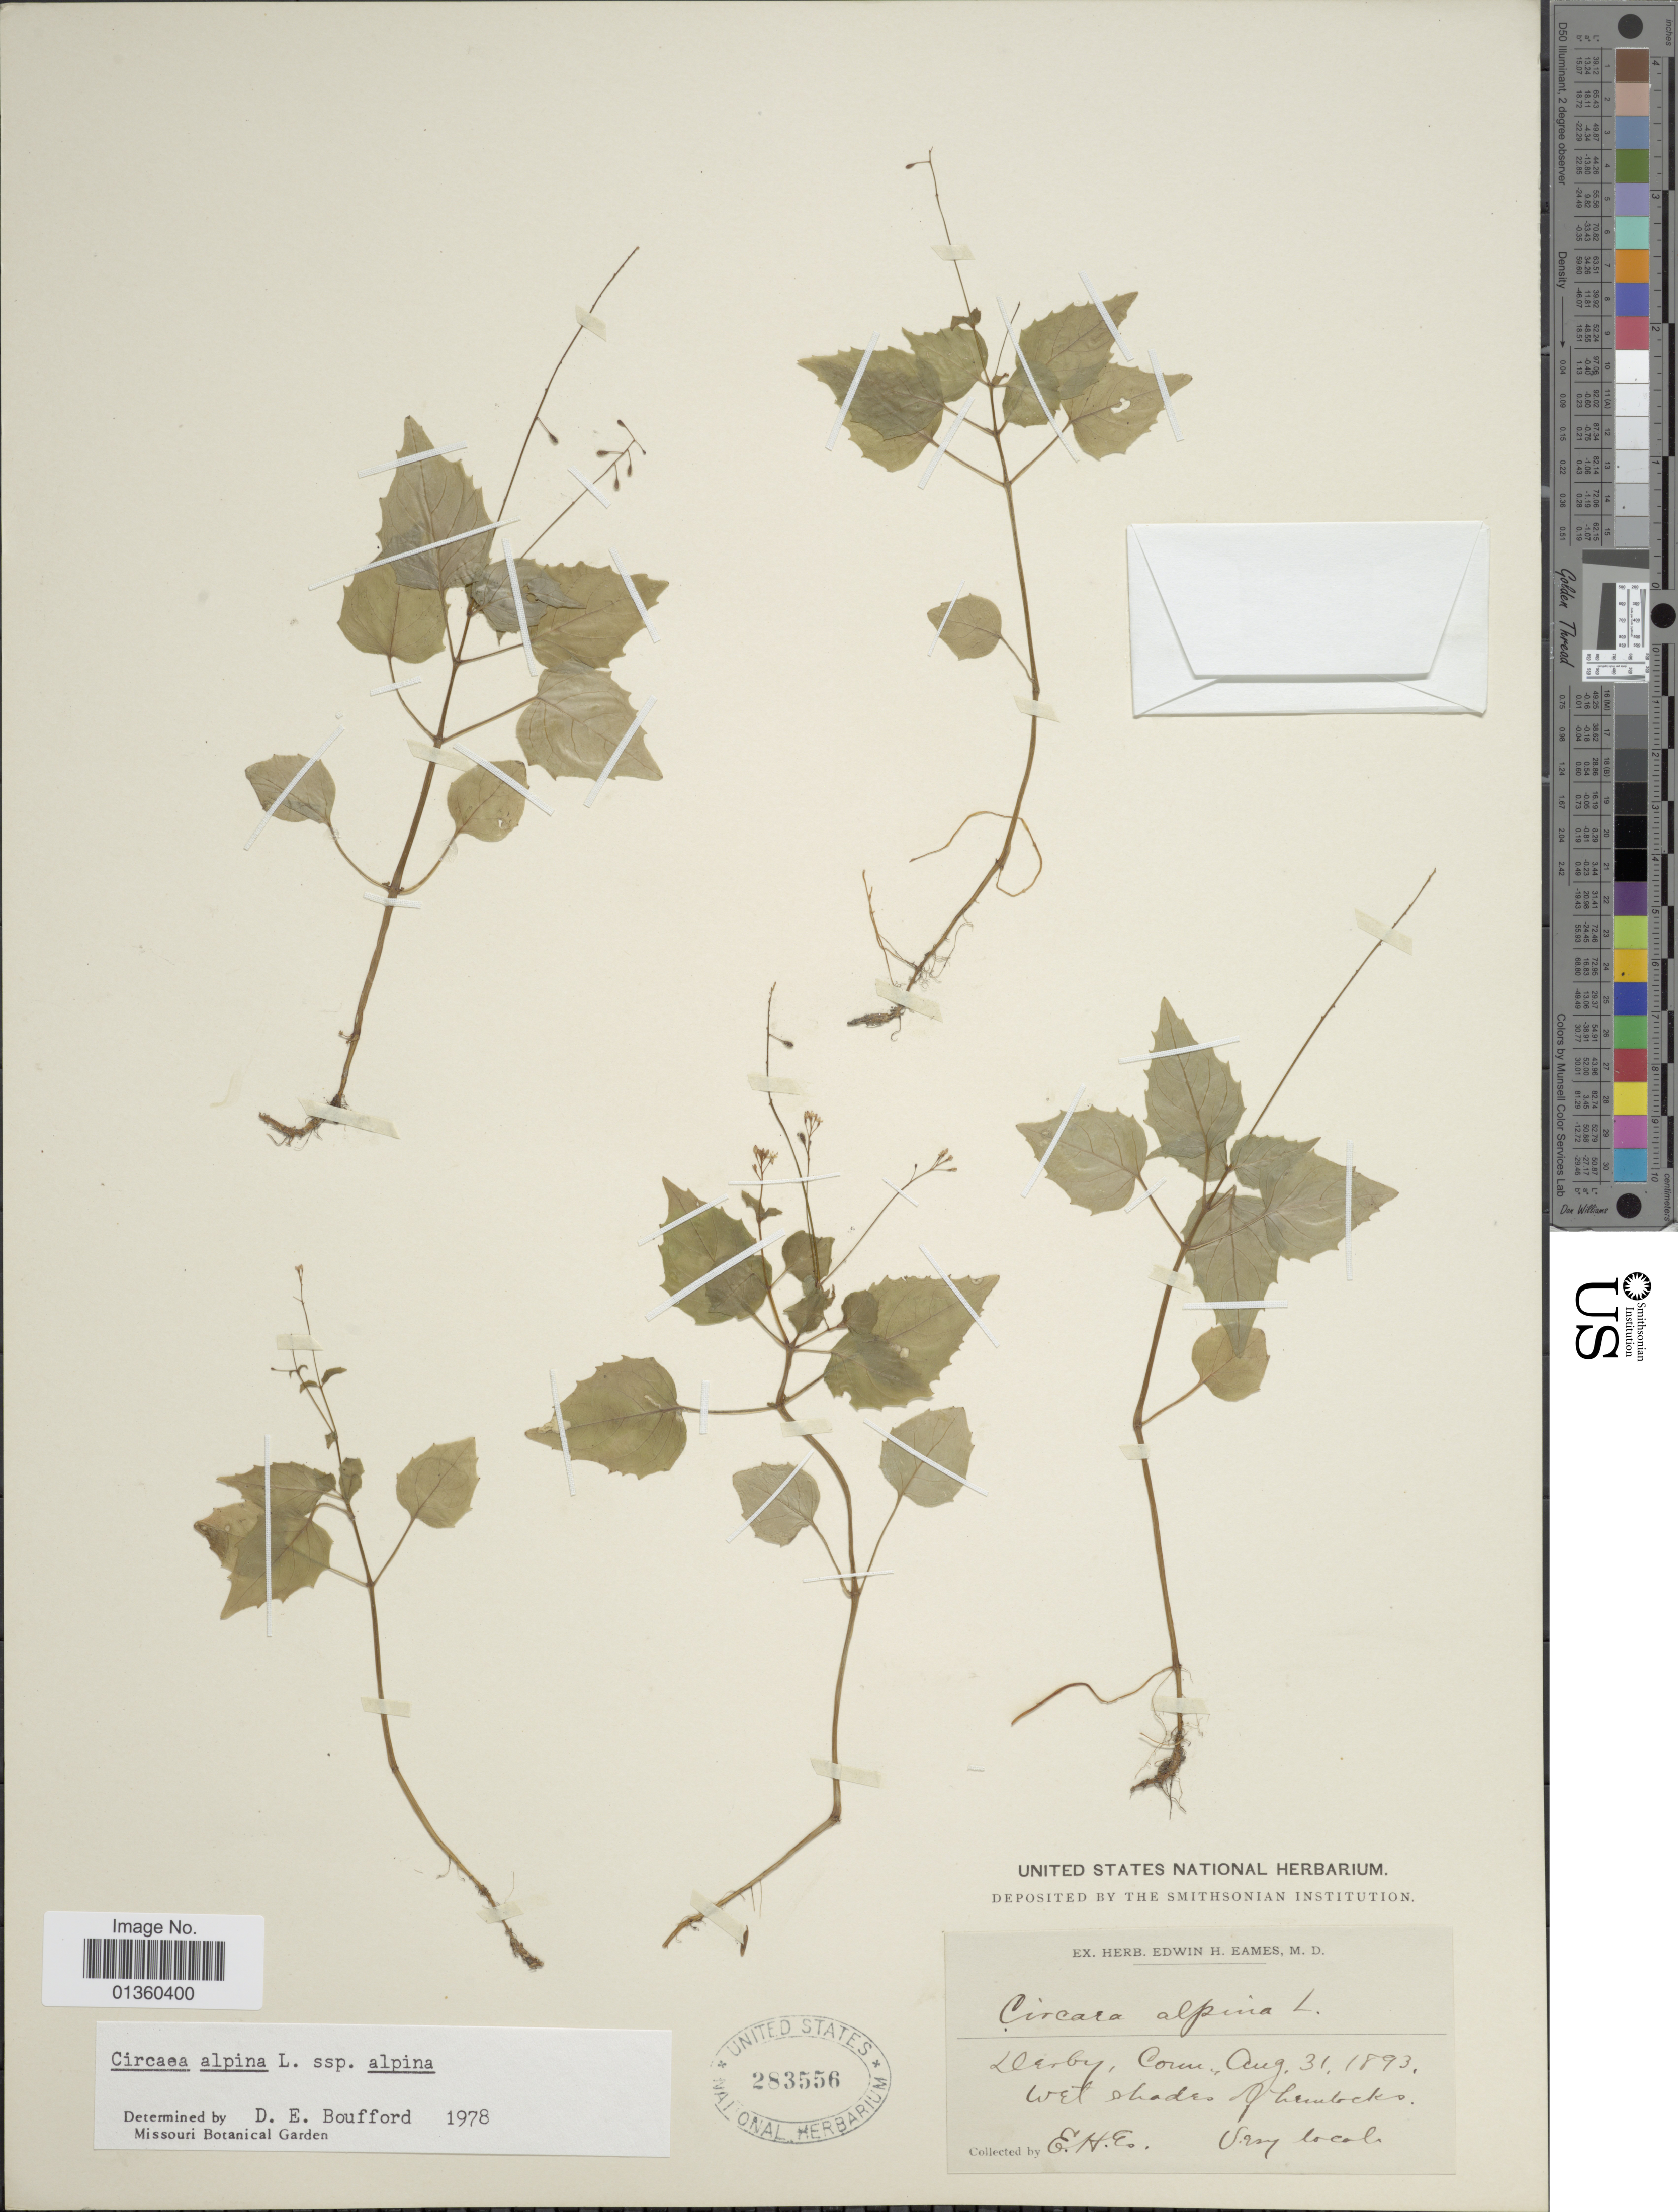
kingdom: Plantae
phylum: Tracheophyta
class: Magnoliopsida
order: Myrtales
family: Onagraceae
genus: Circaea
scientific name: Circaea alpina subsp. alpina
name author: L.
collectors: E. H. Eames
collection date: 1893-08-31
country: United States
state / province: Connecticut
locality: Derby, wet shades of hemlocks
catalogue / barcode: US 283556